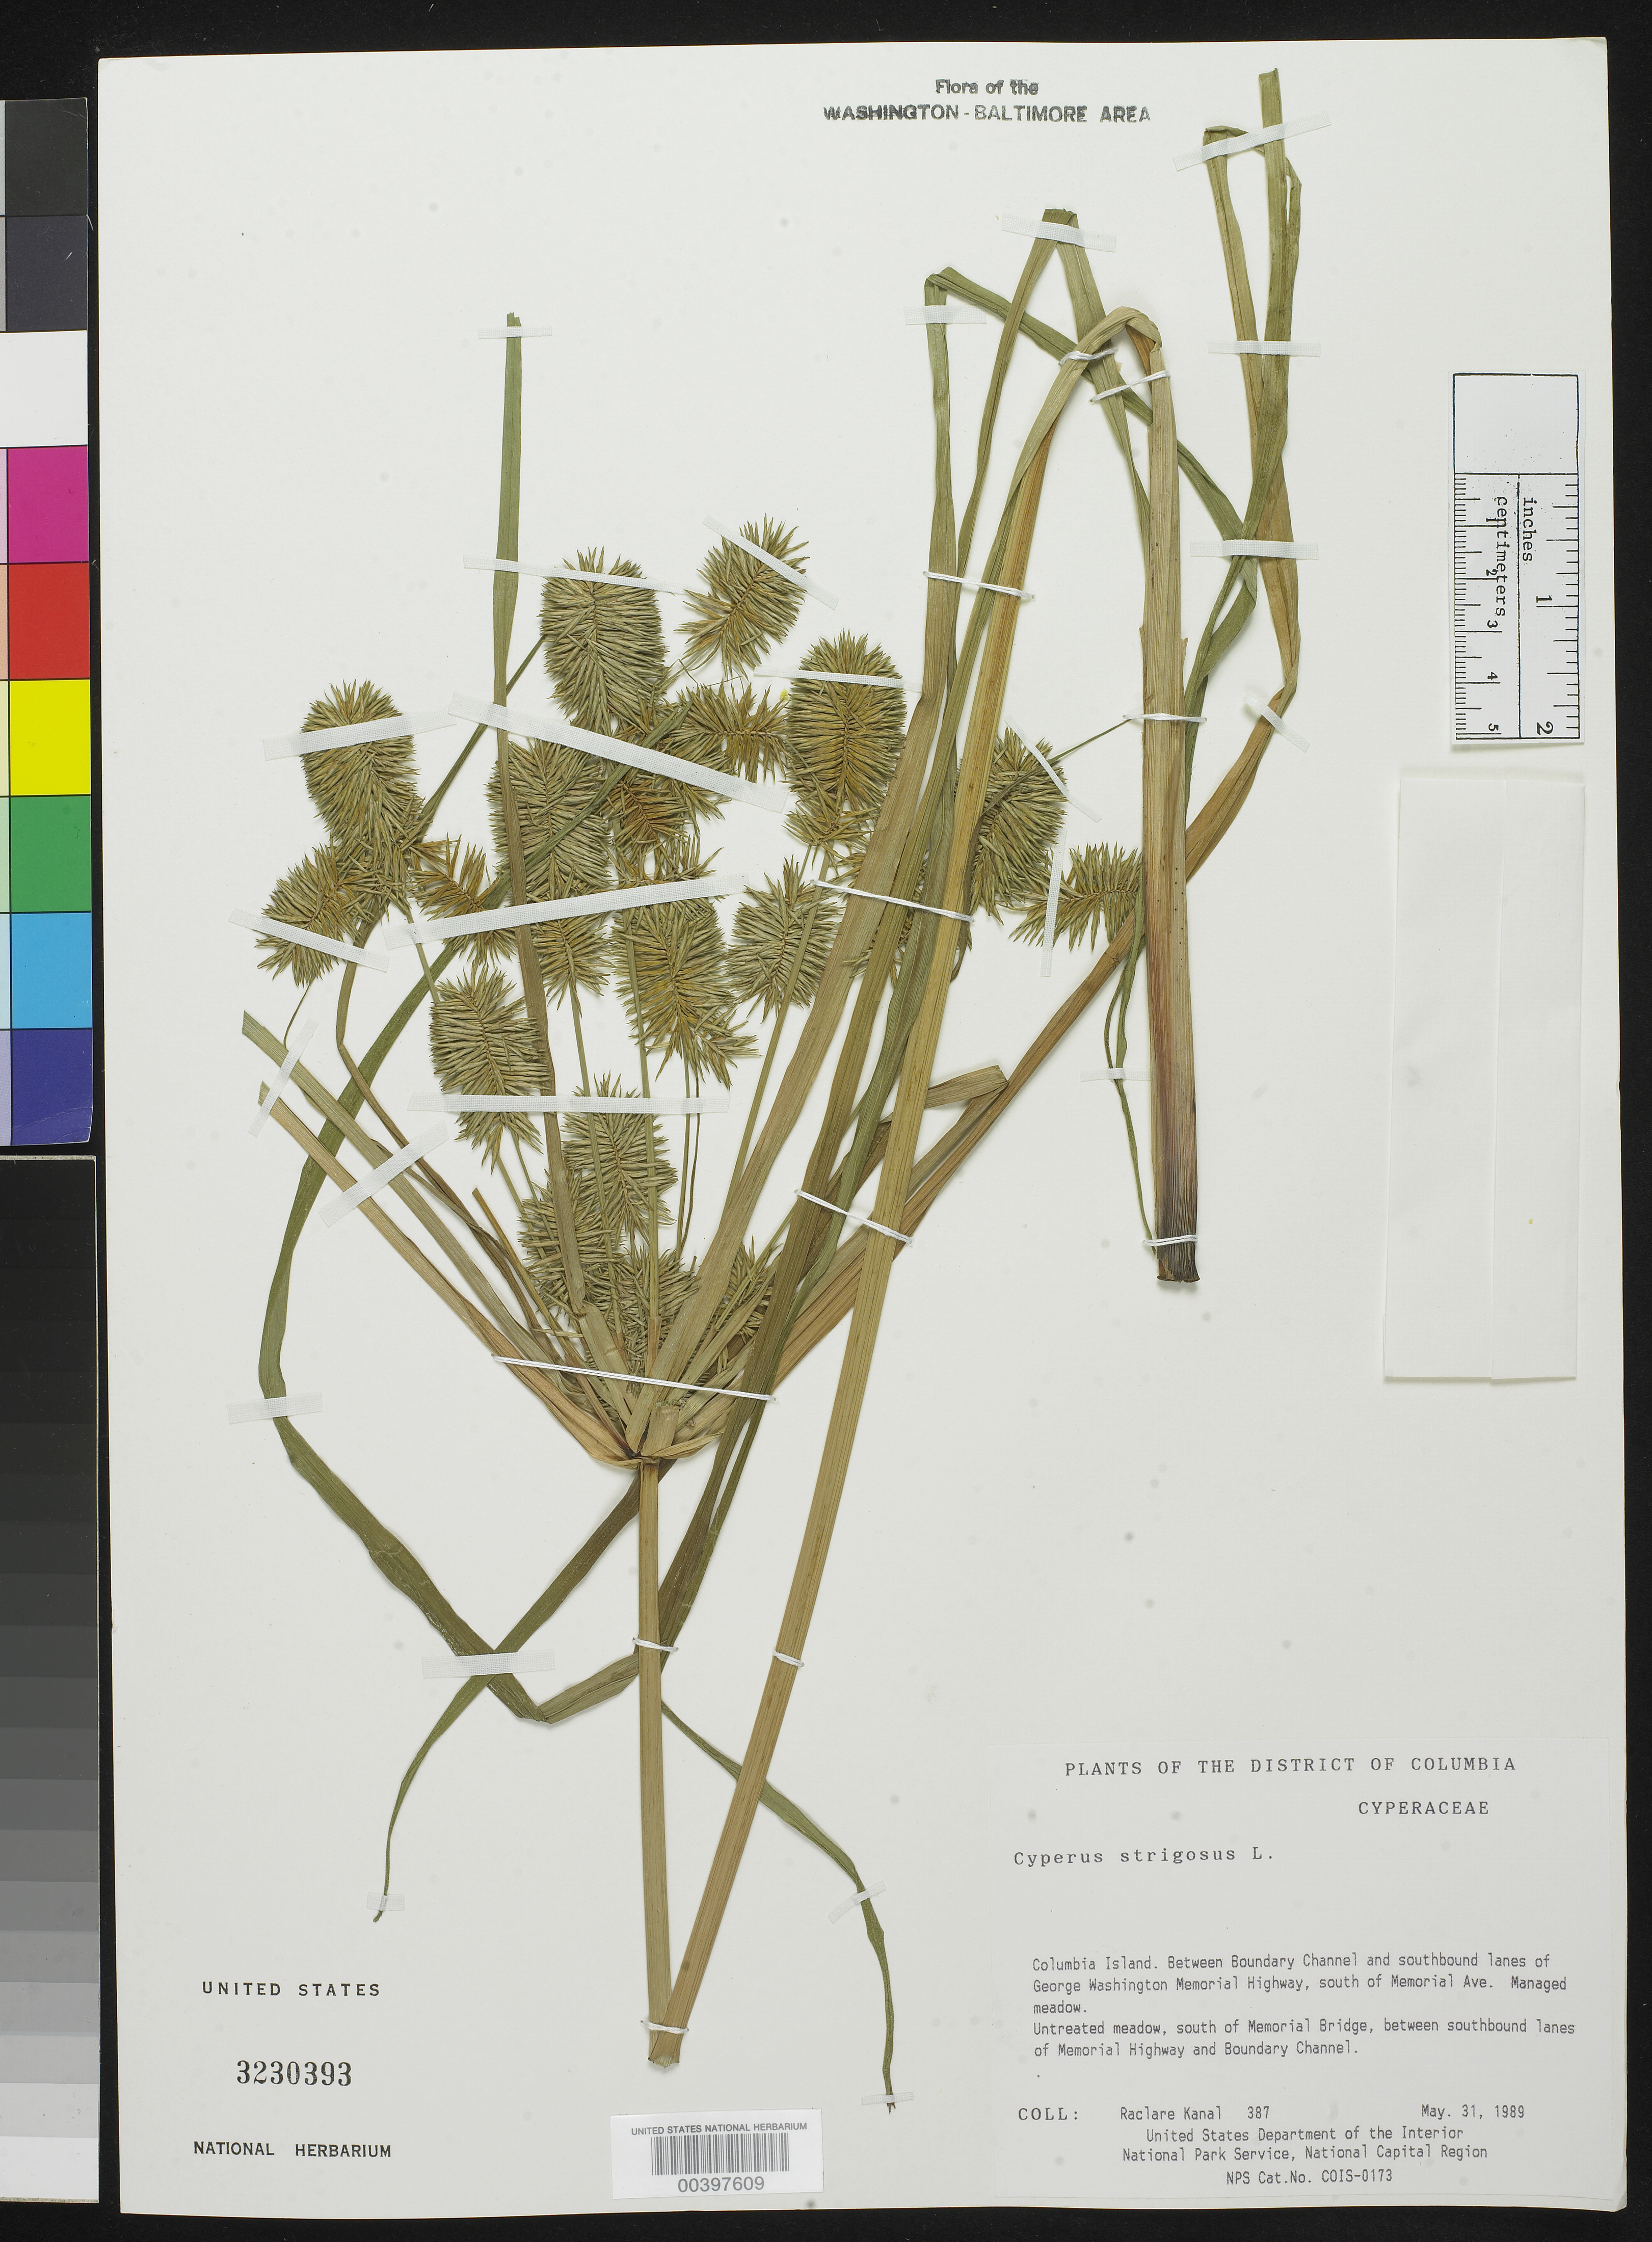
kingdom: Plantae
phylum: Tracheophyta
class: Liliopsida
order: Poales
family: Cyperaceae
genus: Cyperus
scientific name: Cyperus strigosus L.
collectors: R. Kanal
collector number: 387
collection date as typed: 31 May 1989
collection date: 1989-05-31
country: United States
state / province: District of Columbia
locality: Columbia Island, between Boundary Channel and George Washington Memorial Highway Columbia Island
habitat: Managed meadow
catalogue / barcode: US 3230393